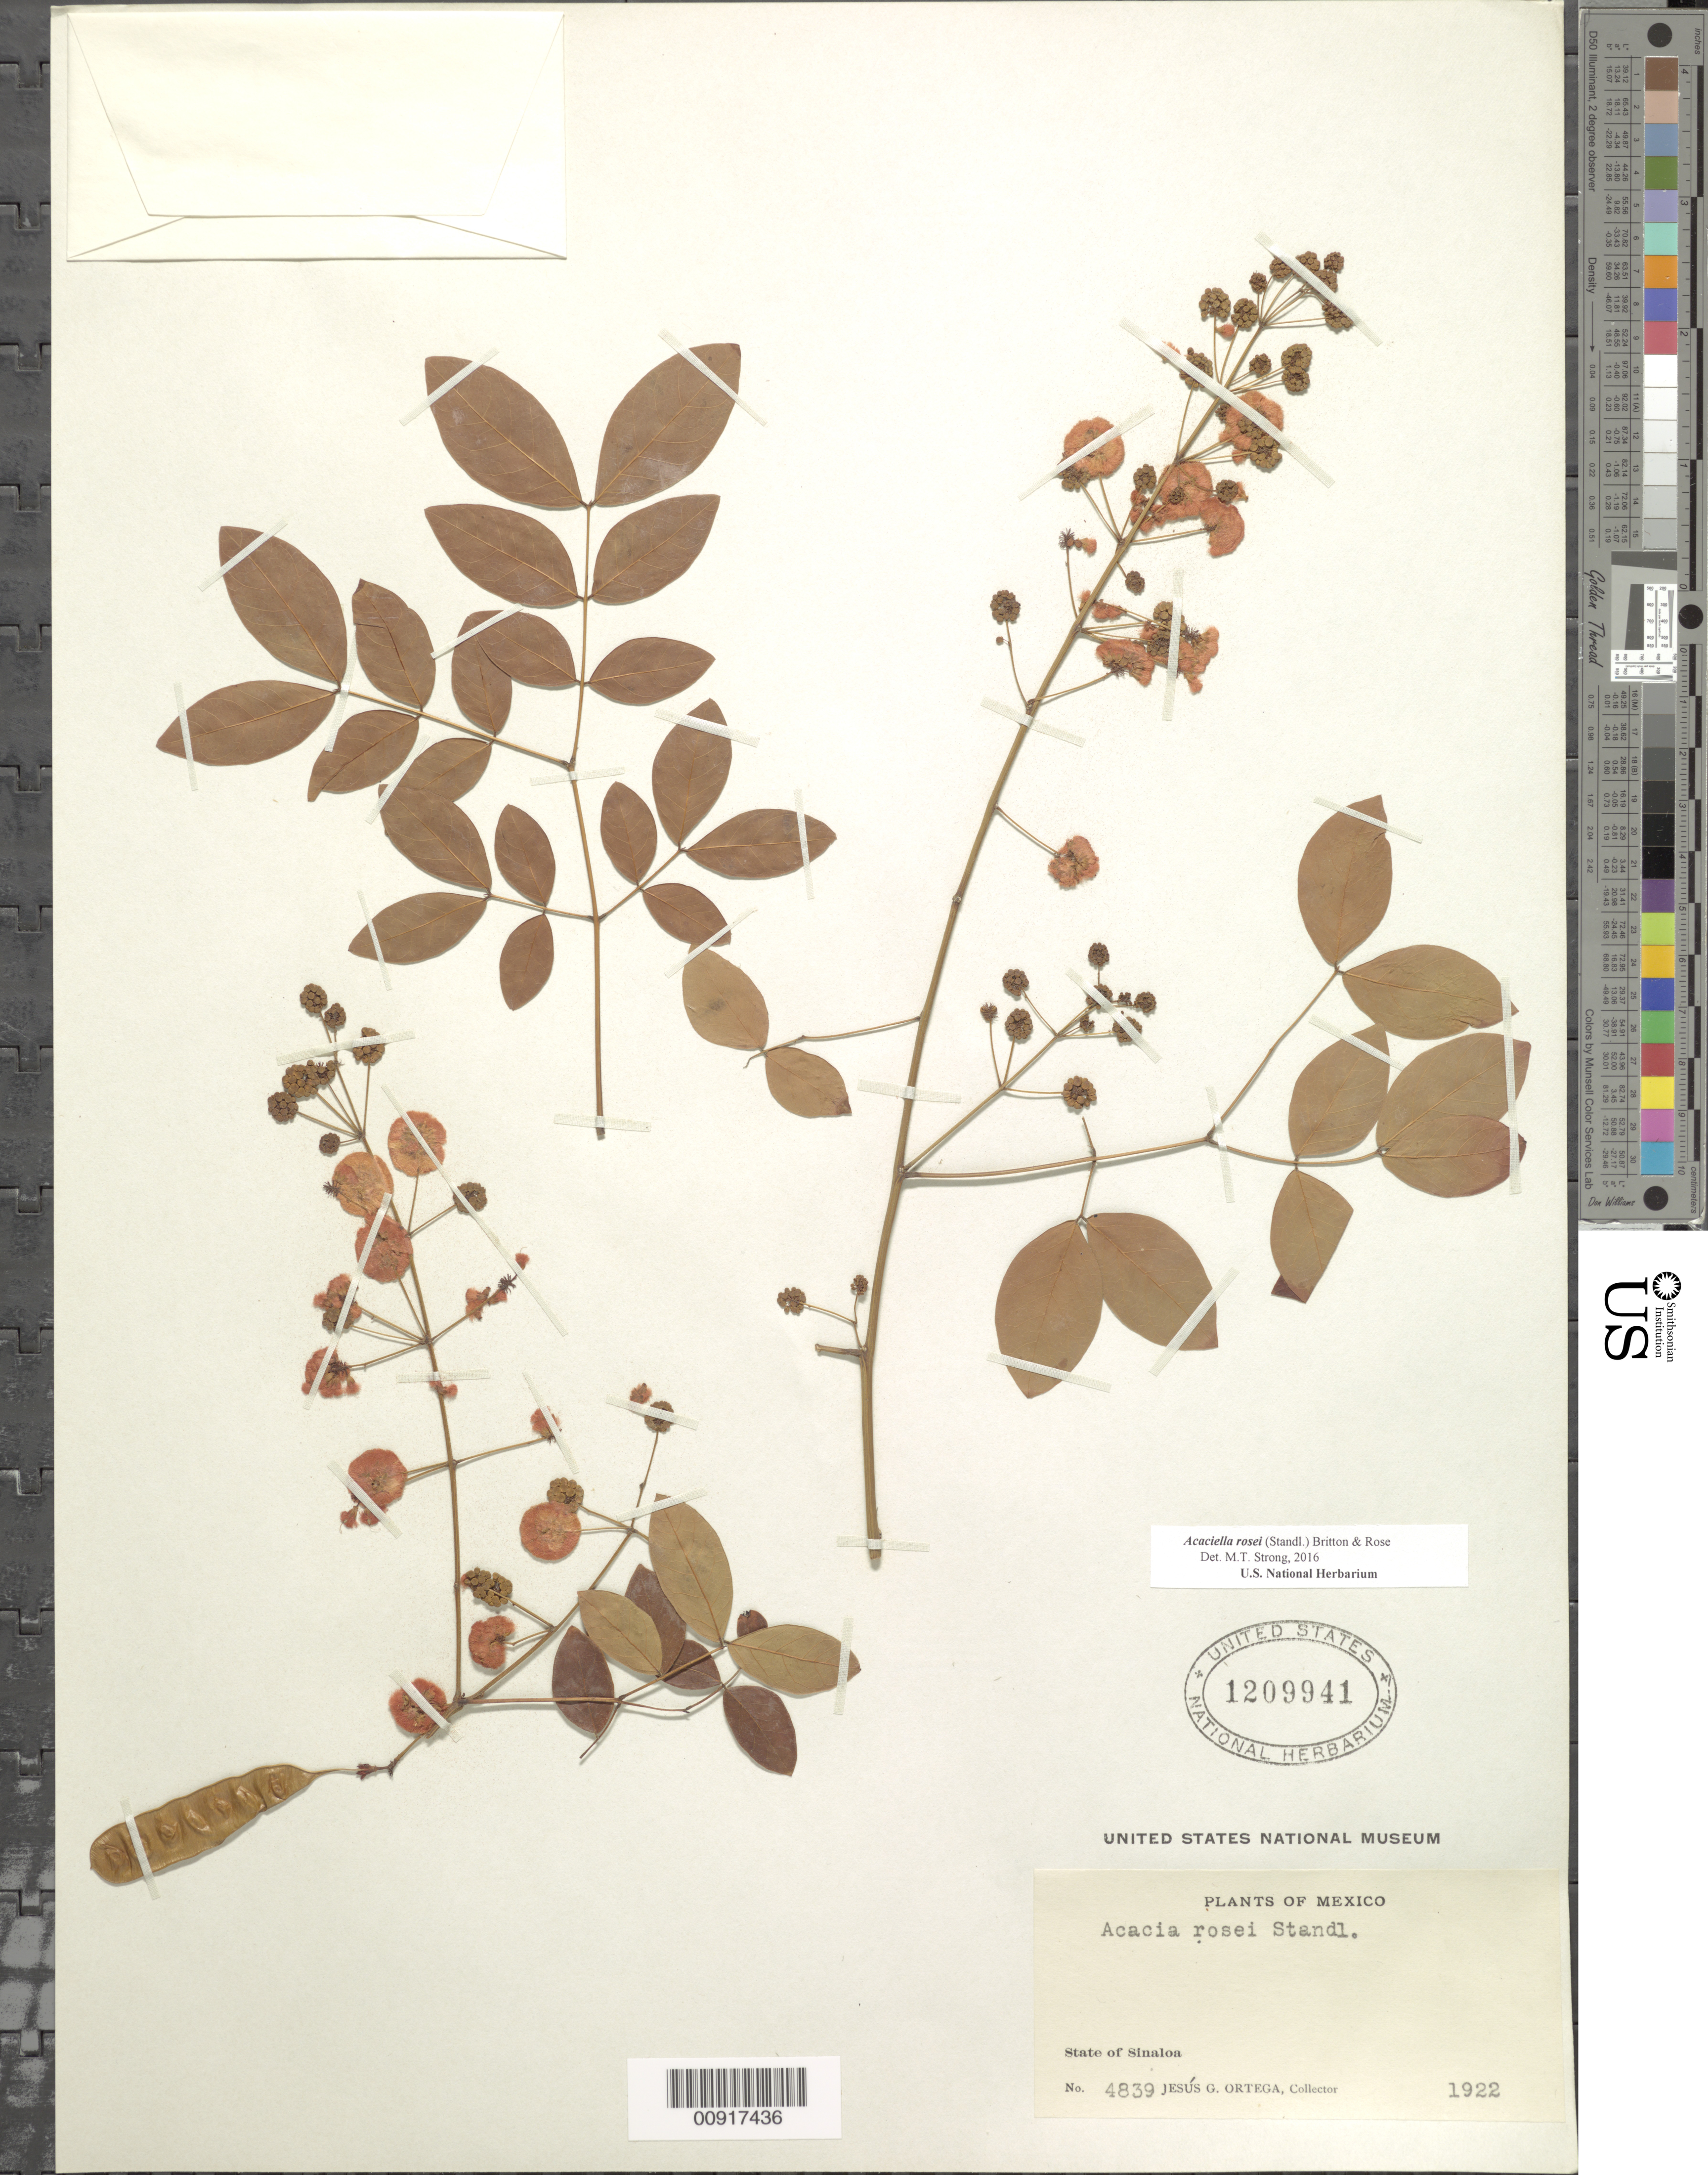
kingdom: Plantae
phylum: Tracheophyta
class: Magnoliopsida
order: Fabales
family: Fabaceae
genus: Acaciella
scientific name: Acaciella rosei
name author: (Standl.) Britton & Rose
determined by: Strong, M. T., (US), Smithsonian Institution - National Museum of Natural History (UNITED STATES)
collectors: J. Ortega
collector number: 4839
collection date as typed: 1922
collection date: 1922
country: Mexico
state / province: Sinaloa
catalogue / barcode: US 1209941